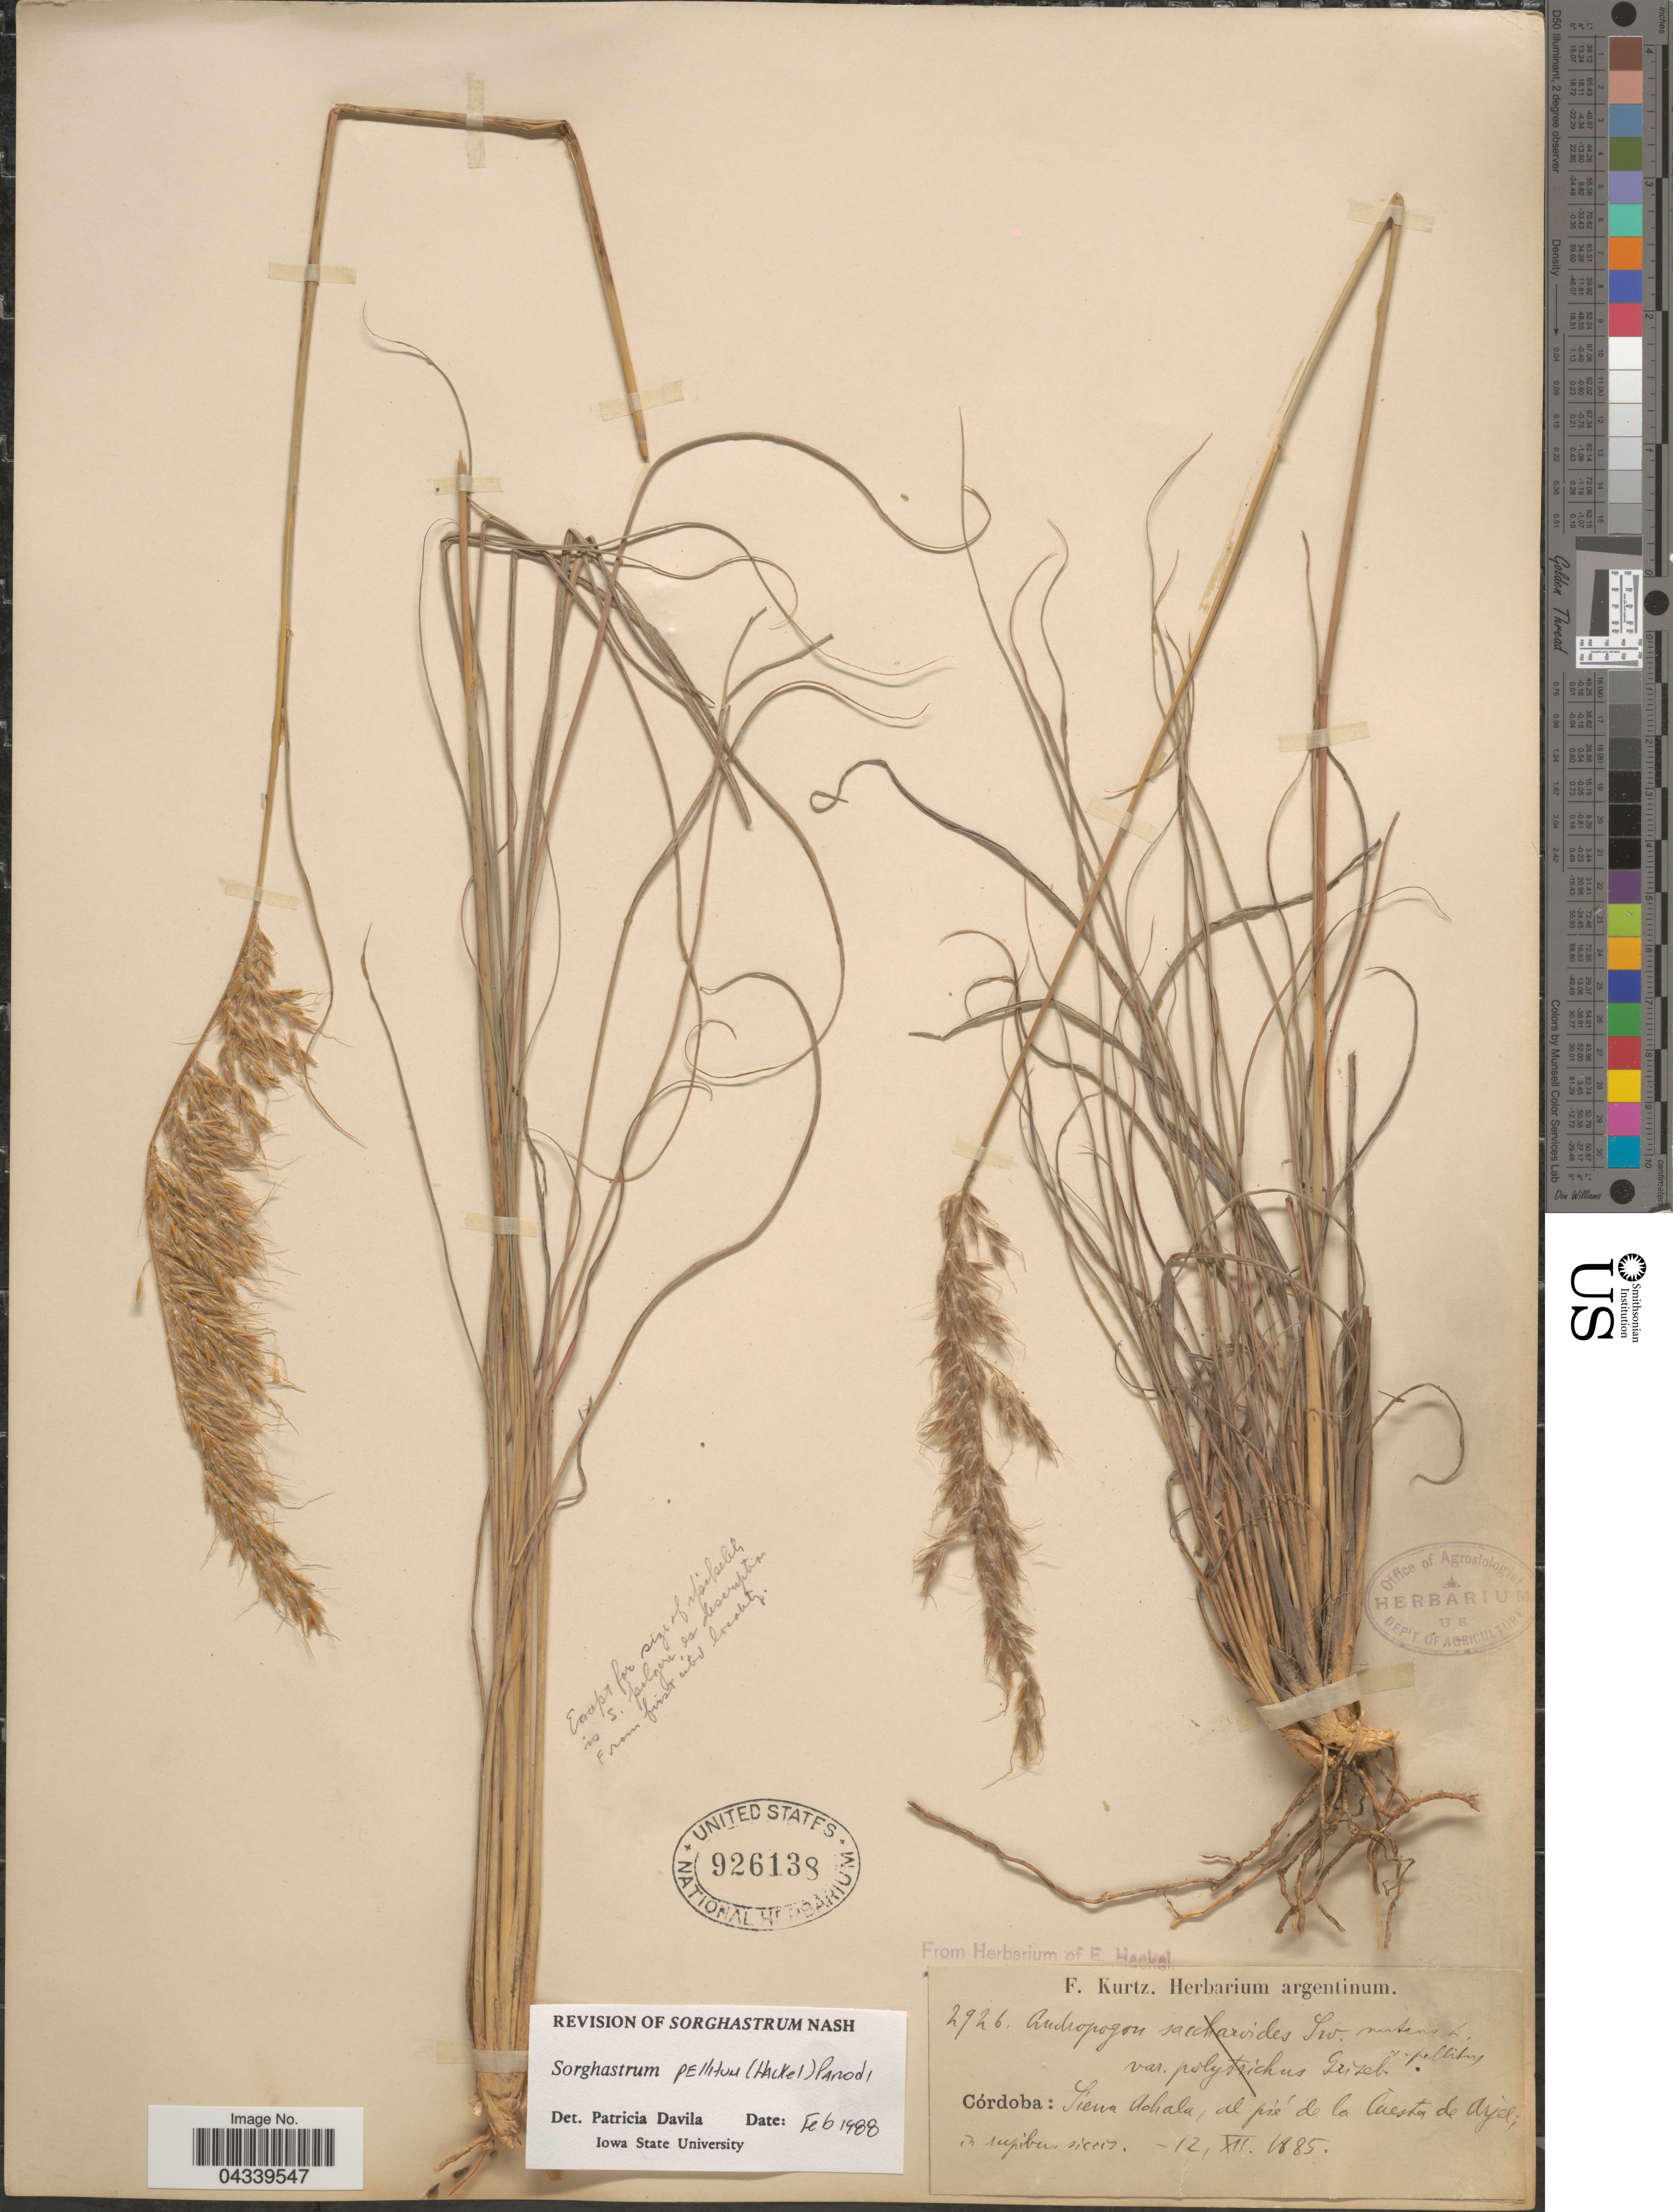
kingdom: Plantae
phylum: Tracheophyta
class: Liliopsida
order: Poales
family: Poaceae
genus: Sorghastrum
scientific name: Sorghastrum pellitum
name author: (Hack.) Parodi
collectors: F. Kurtz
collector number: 2926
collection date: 1885-12-12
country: Argentina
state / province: Cordoba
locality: Sierra Achala, al pié de la Cuesta de Arjel; in rupibus siccis.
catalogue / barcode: US 926138